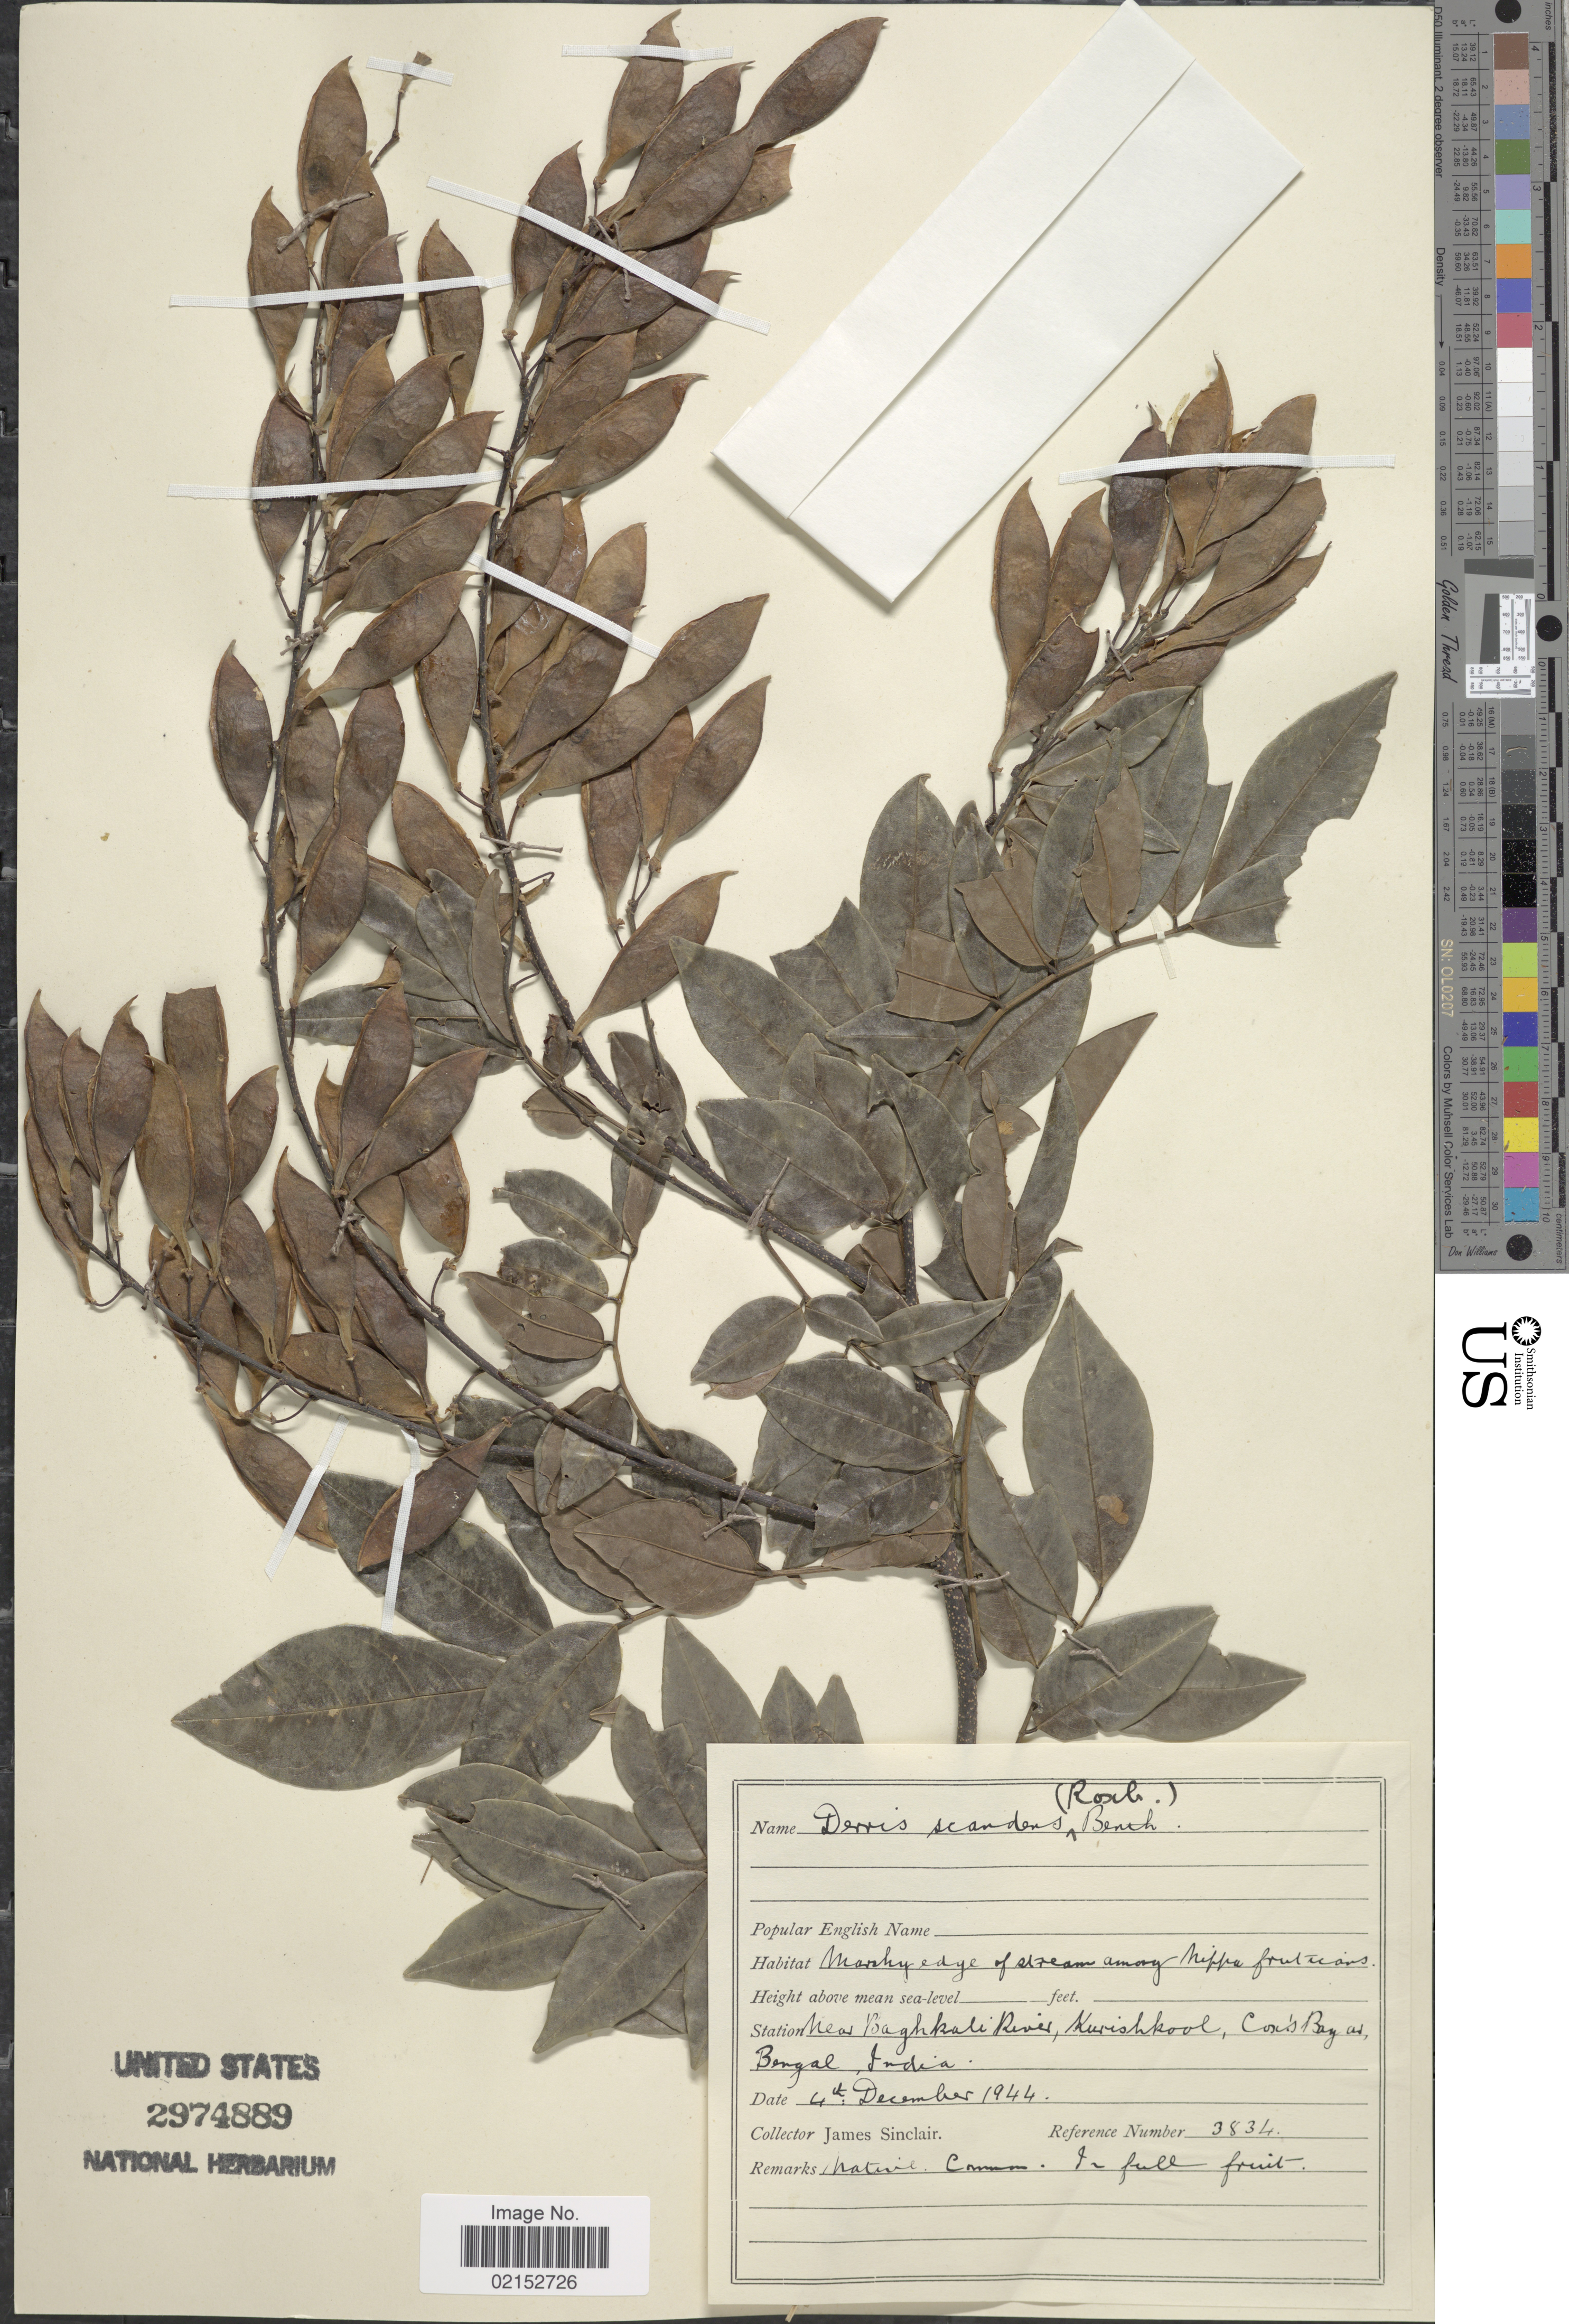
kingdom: Plantae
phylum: Tracheophyta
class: Magnoliopsida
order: Fabales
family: Fabaceae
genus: Brachypterum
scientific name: Brachypterum scandens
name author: (Roxb.) Miq.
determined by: Strong, Mark T., (BOT), Smithsonian Institution - National Museum of Natural History (UNITED STATES)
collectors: J. Sinclair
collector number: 3834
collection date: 1944-12-04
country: Bangladesh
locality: Near Baghkali River, Kurishkool, Cox's Bayas, Bengal, India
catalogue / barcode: US 2974889